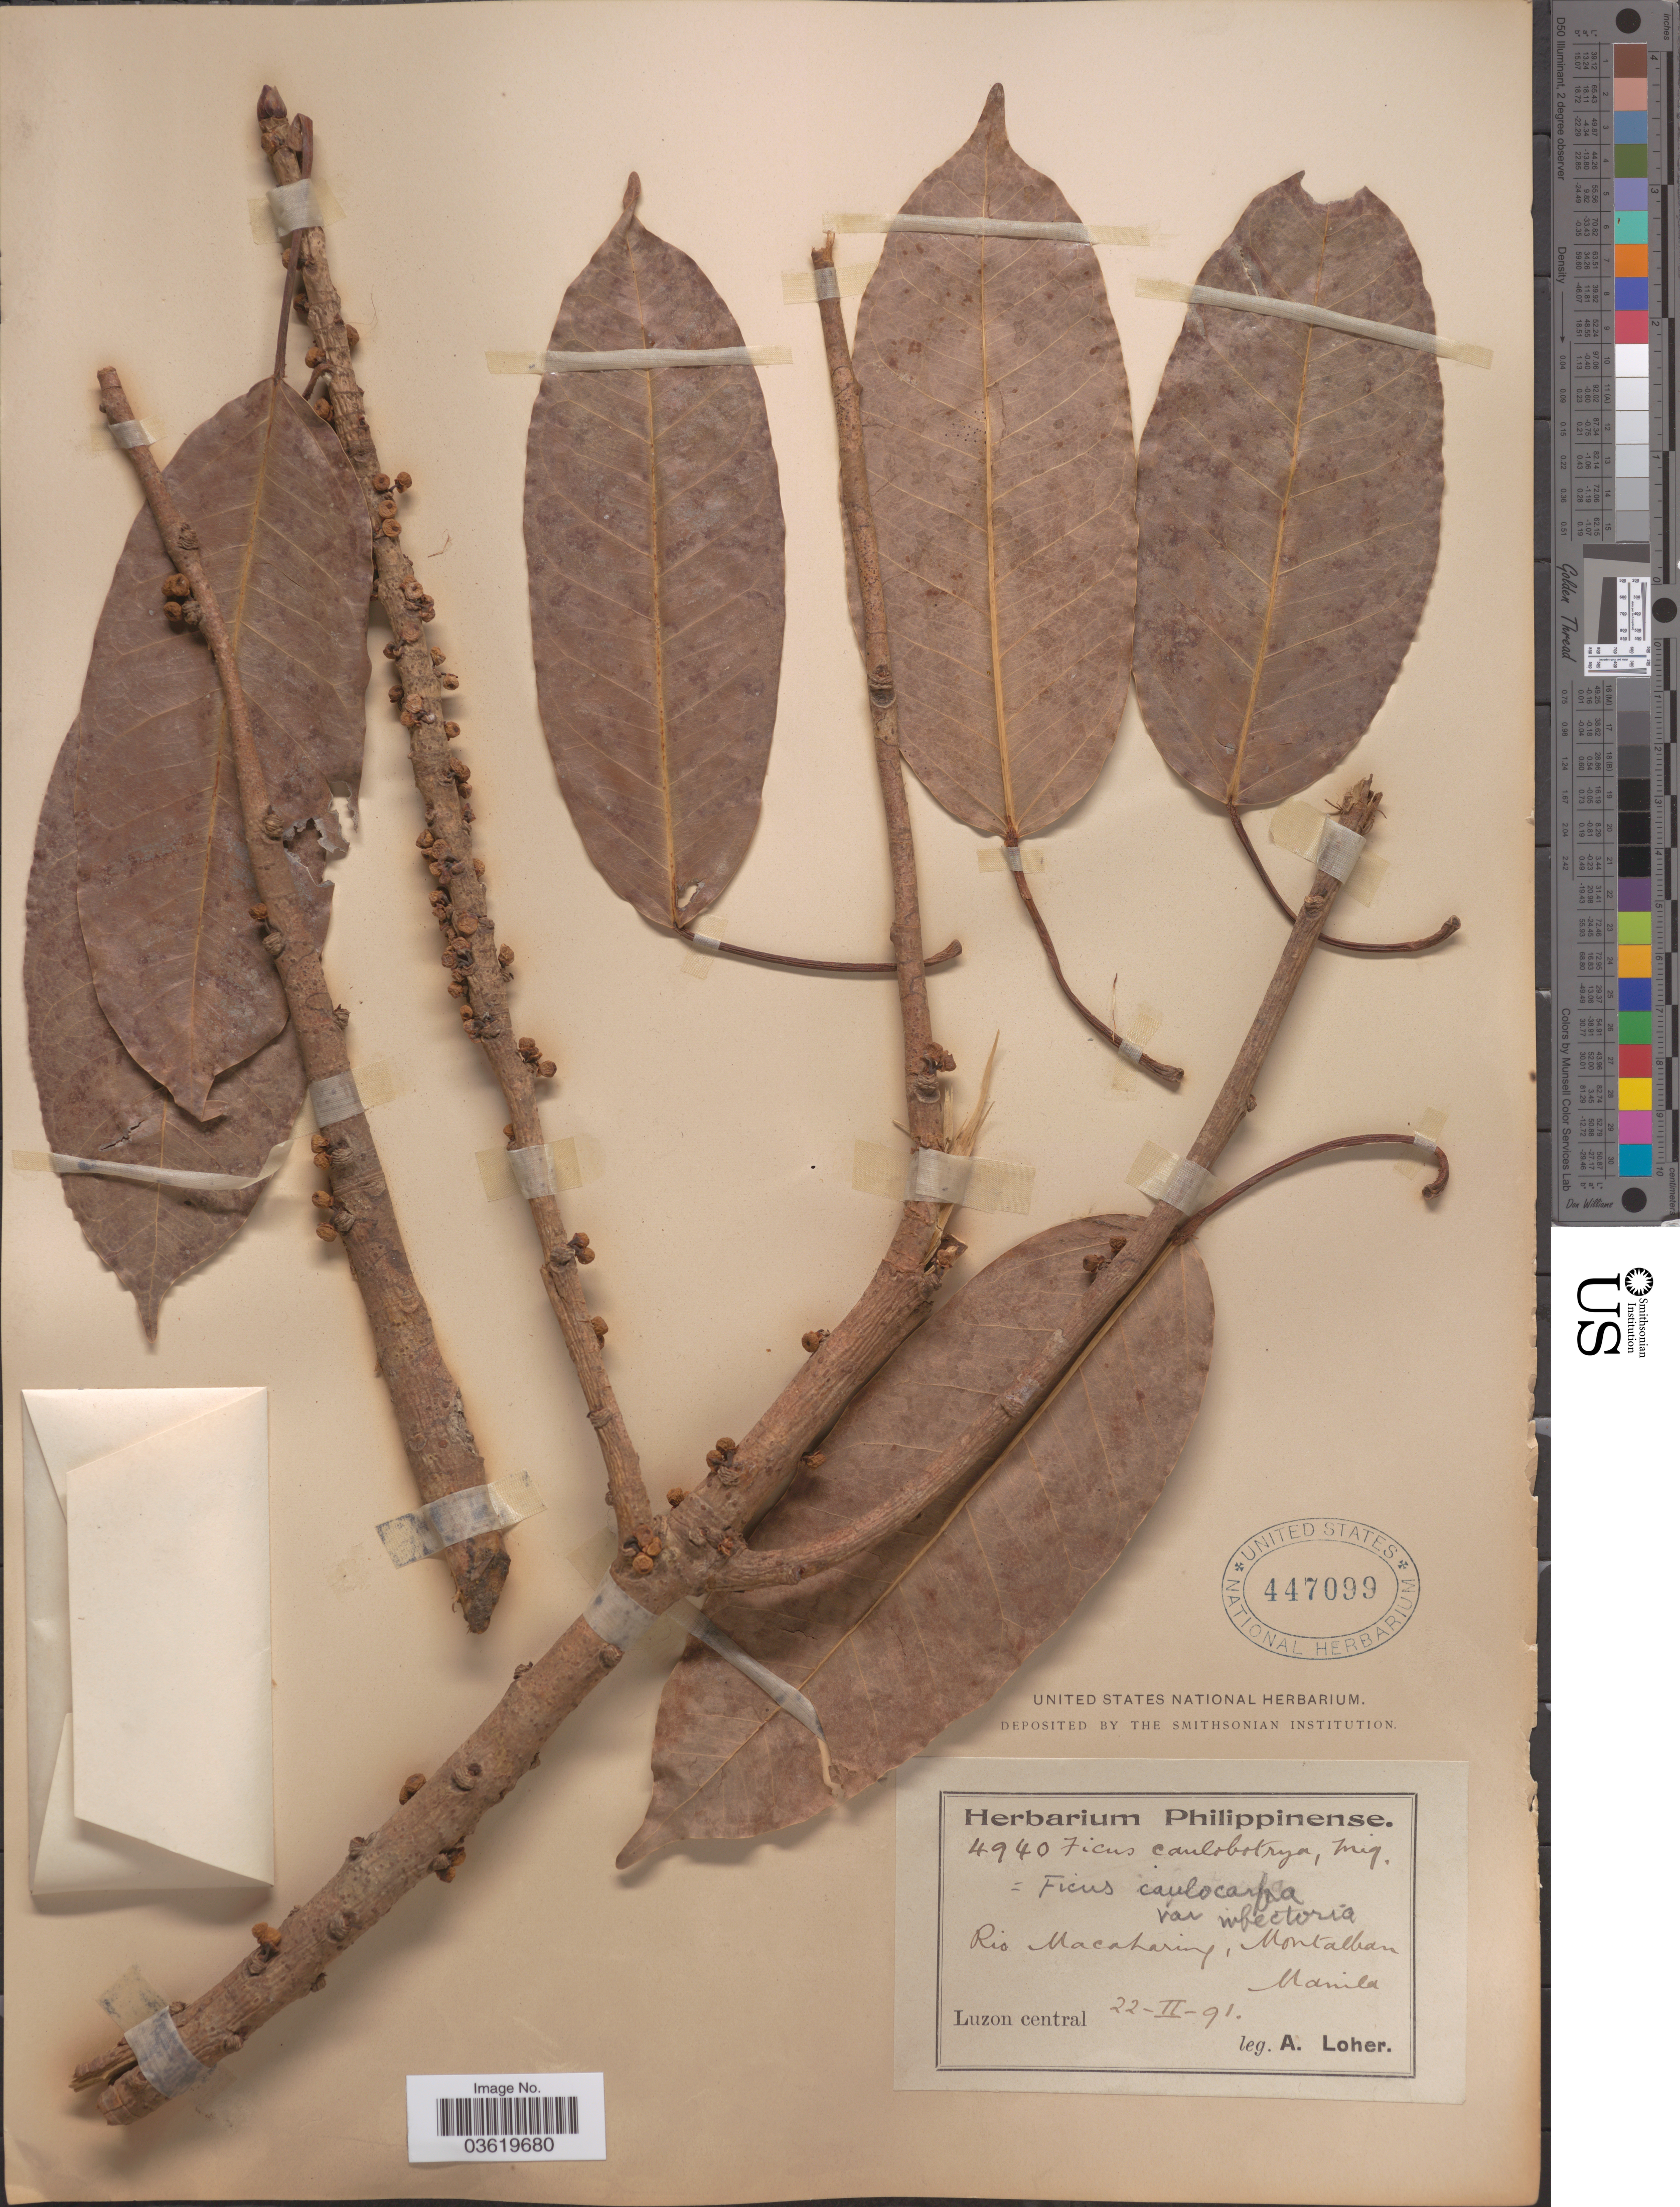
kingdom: Plantae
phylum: Tracheophyta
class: Magnoliopsida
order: Rosales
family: Moraceae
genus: Ficus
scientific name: Ficus stipulosa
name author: (Miq.) Miq.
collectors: A. Loher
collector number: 4940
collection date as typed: Transcribed d/m/y: 22/2/91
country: Philippines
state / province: Central Luzon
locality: Rio Macaharing, Montalban. Manila. Luzon central.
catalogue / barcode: US 447099